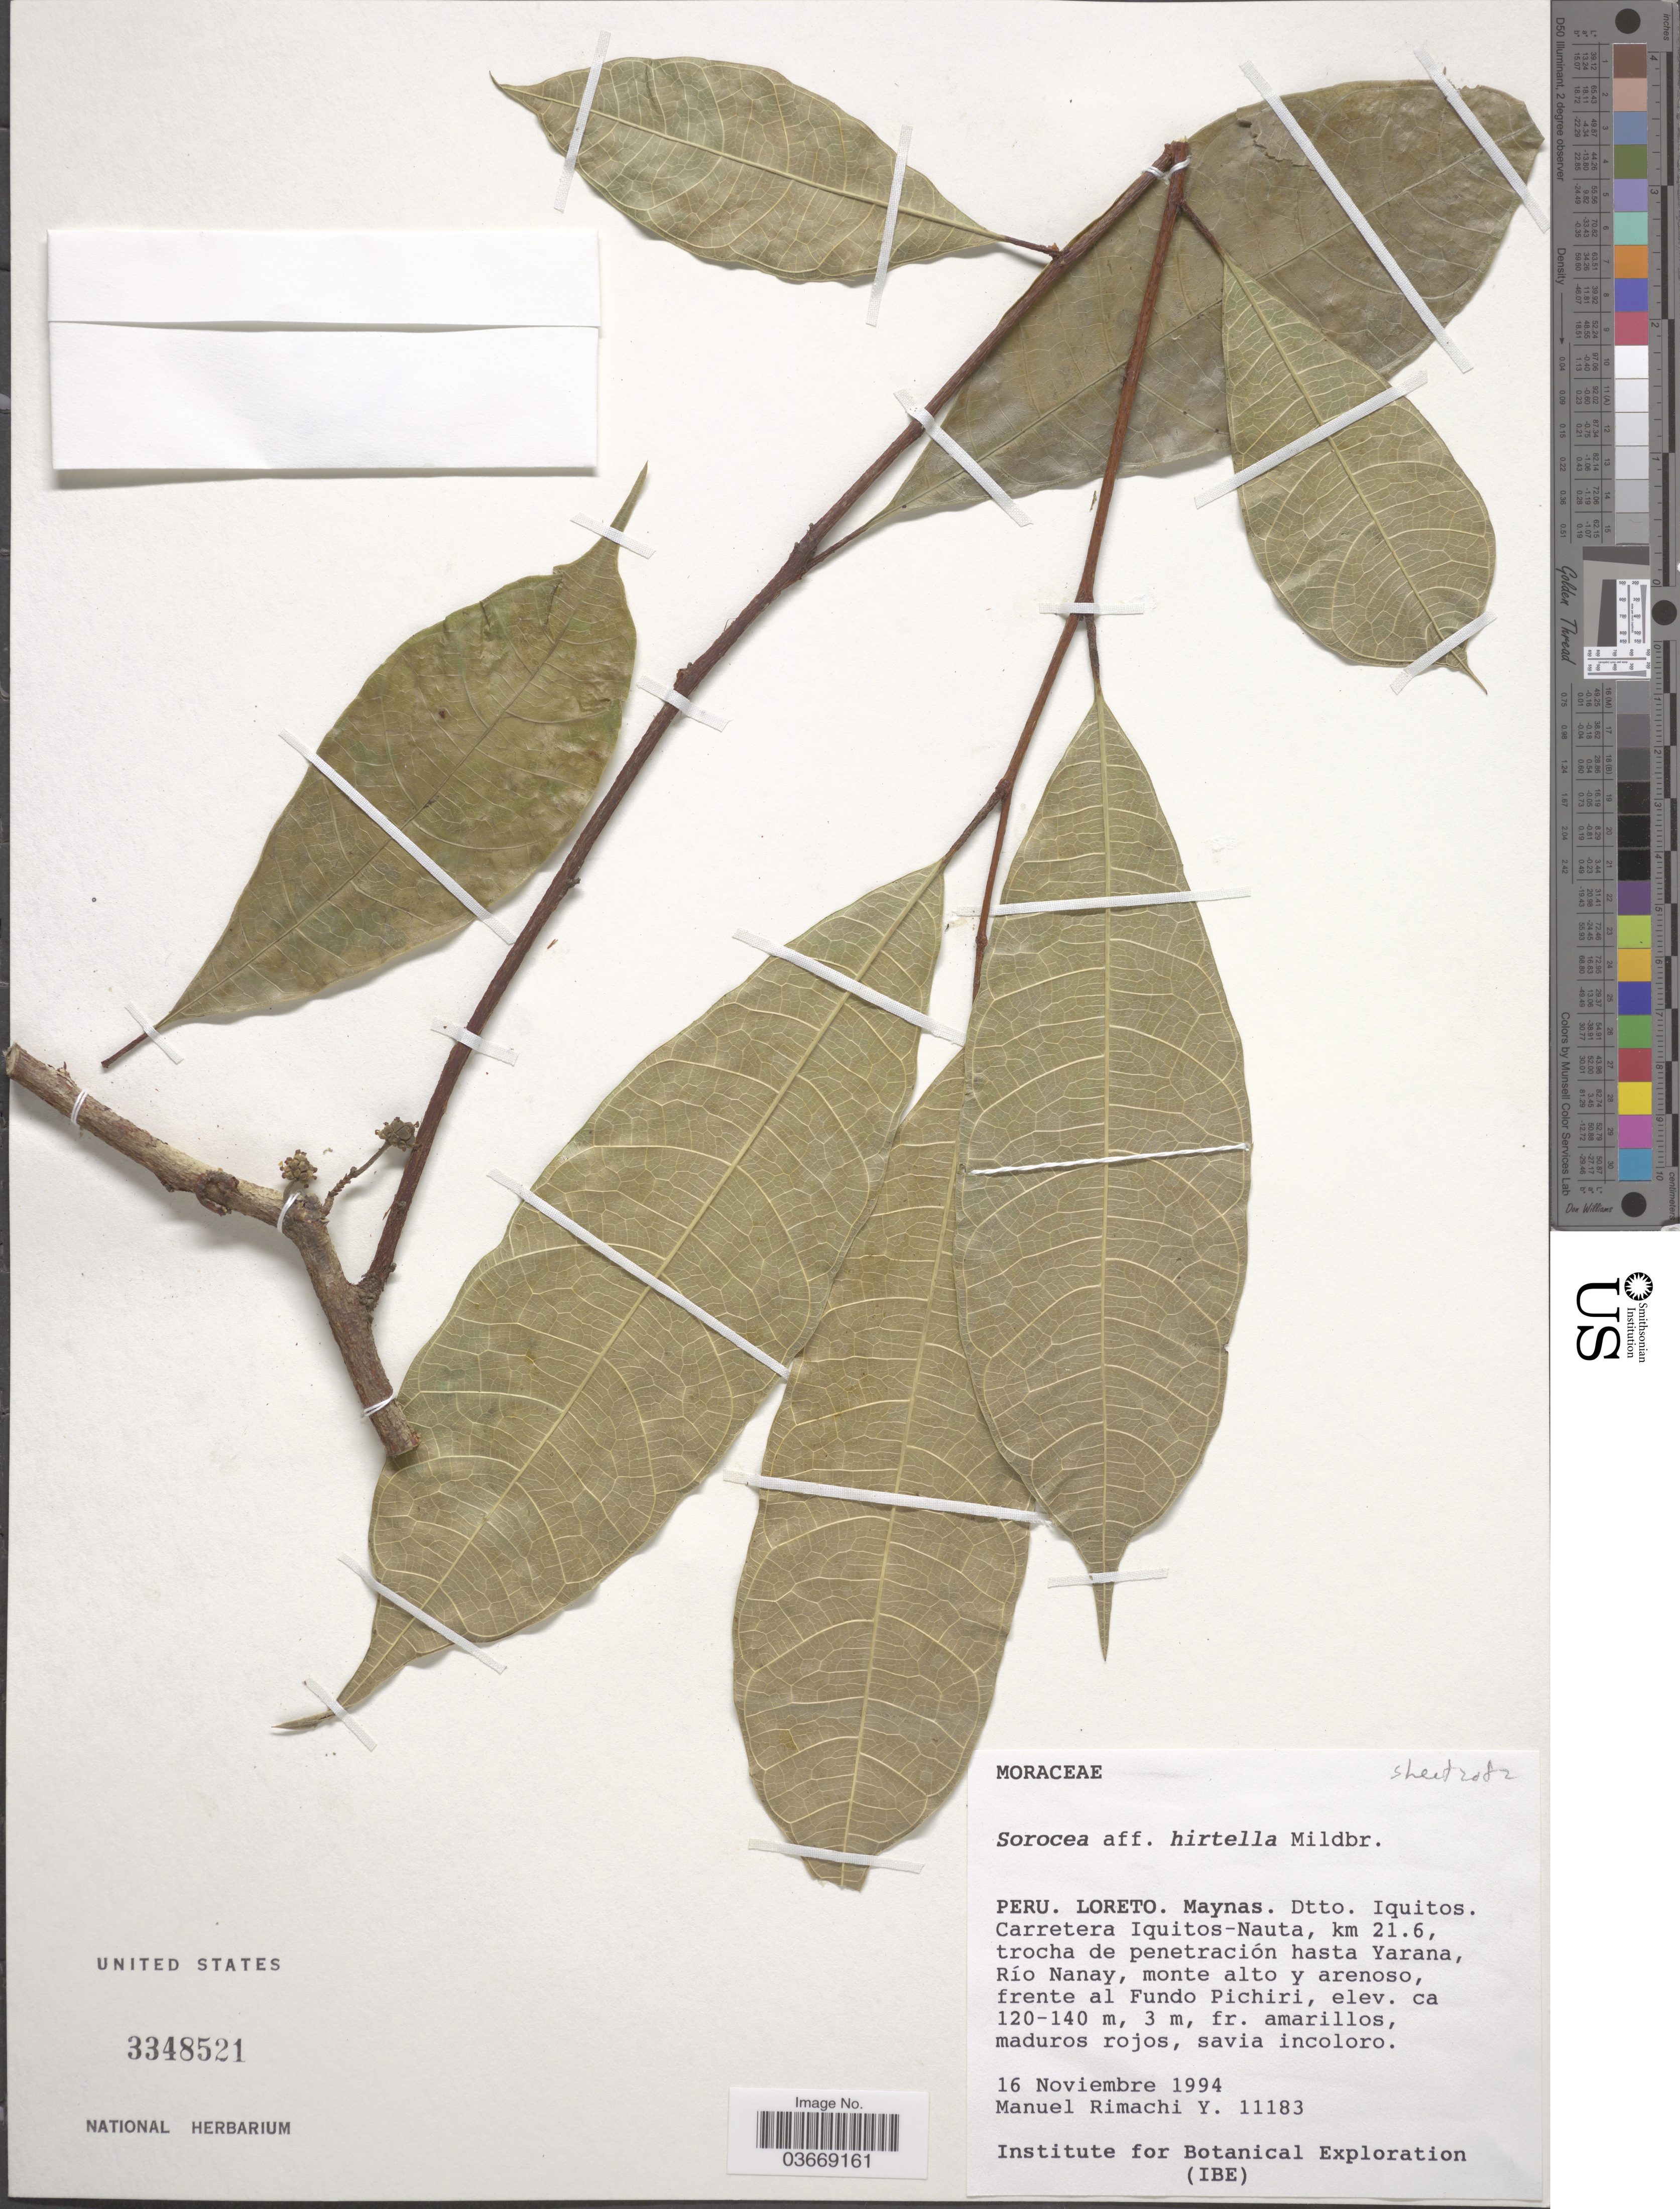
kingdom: Plantae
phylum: Tracheophyta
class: Magnoliopsida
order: Rosales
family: Moraceae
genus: Sorocea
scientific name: Sorocea hirtella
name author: Mildbr.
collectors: M. Rimachi Y.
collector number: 11183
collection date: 1994-11-16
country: Peru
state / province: Loreto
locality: Maynas. Dtto. Iquitos. Carretera Iquitos-Nauta, km 21.6, trocha de penetración hasta Yarana, Río Nanay, monte alto y arenoso, frente al Fundo Pichiri.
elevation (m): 120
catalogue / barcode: US 3348521